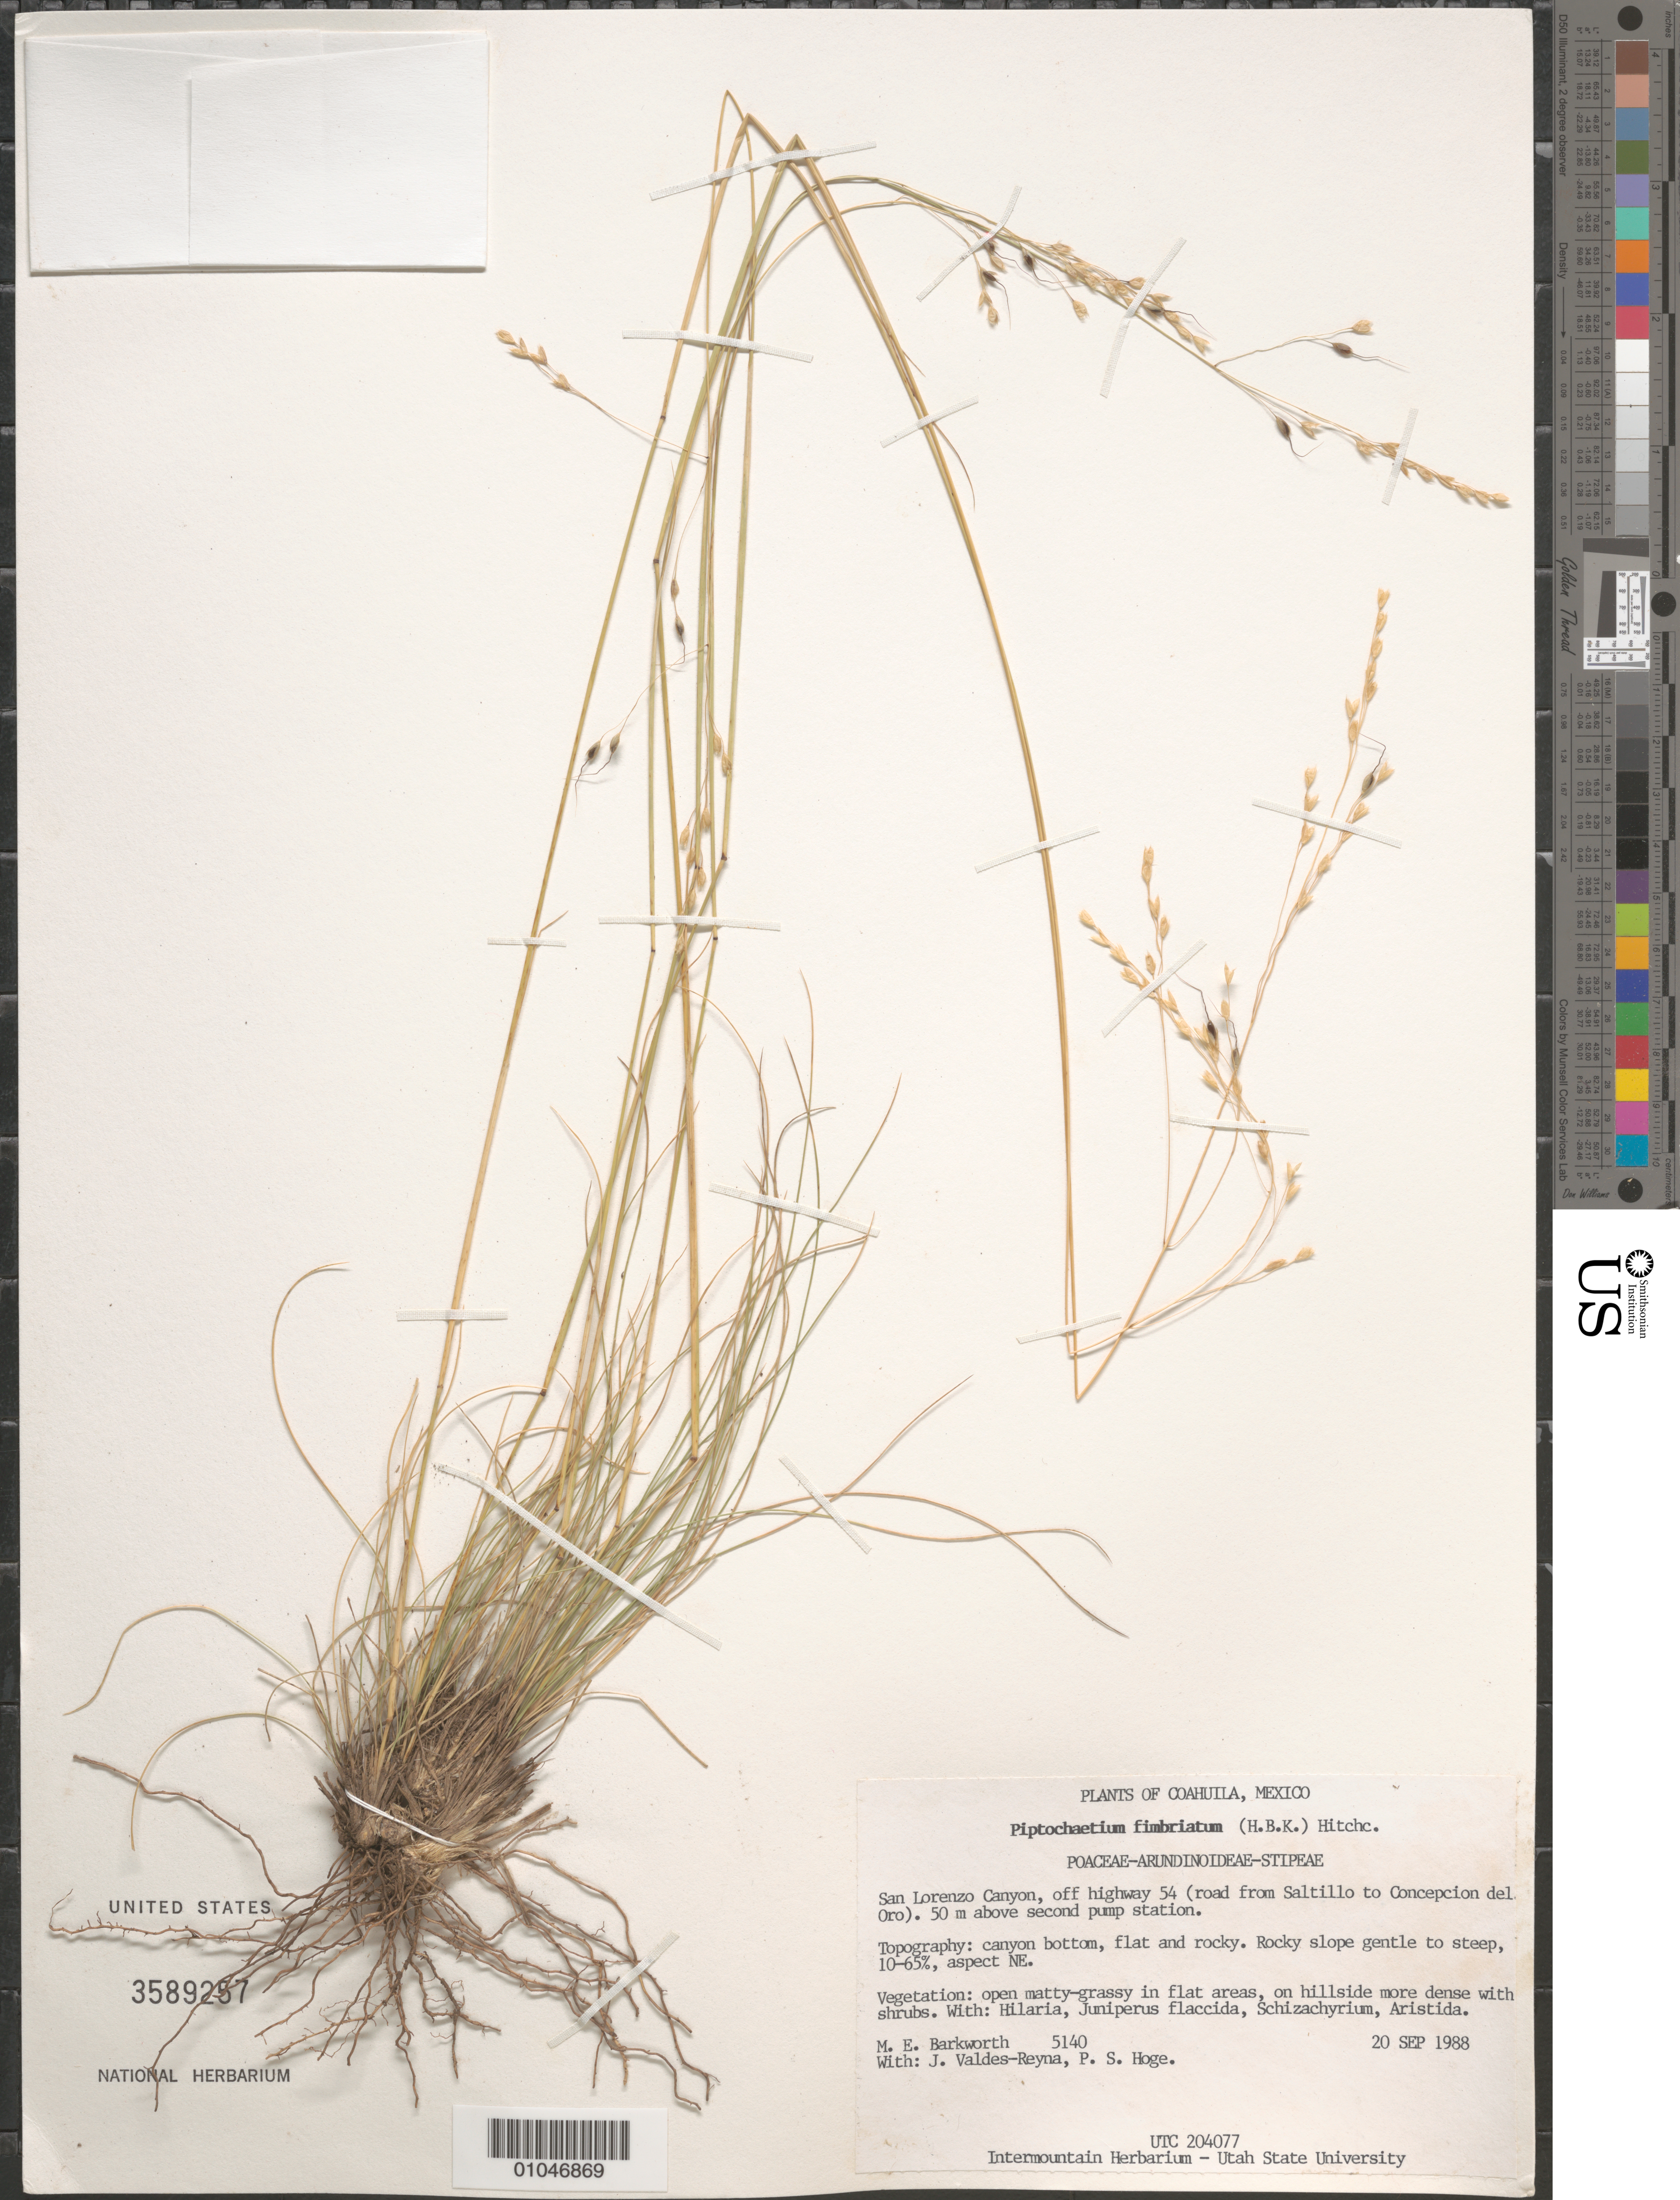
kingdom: Plantae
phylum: Tracheophyta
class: Liliopsida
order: Poales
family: Poaceae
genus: Piptochaetium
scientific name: Piptochaetium fimbriatum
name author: (Kunth) Hitchc.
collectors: M. E. Barkworth, J. Valdés-Reyna & P. S. Hoge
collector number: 5140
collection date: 1988-09-20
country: Mexico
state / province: Coahuila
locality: San Lorenzo Canyon, off highway 54 (road from Saltillo to Concepcion del Oro), 50 m above pump station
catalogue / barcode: US 3589258